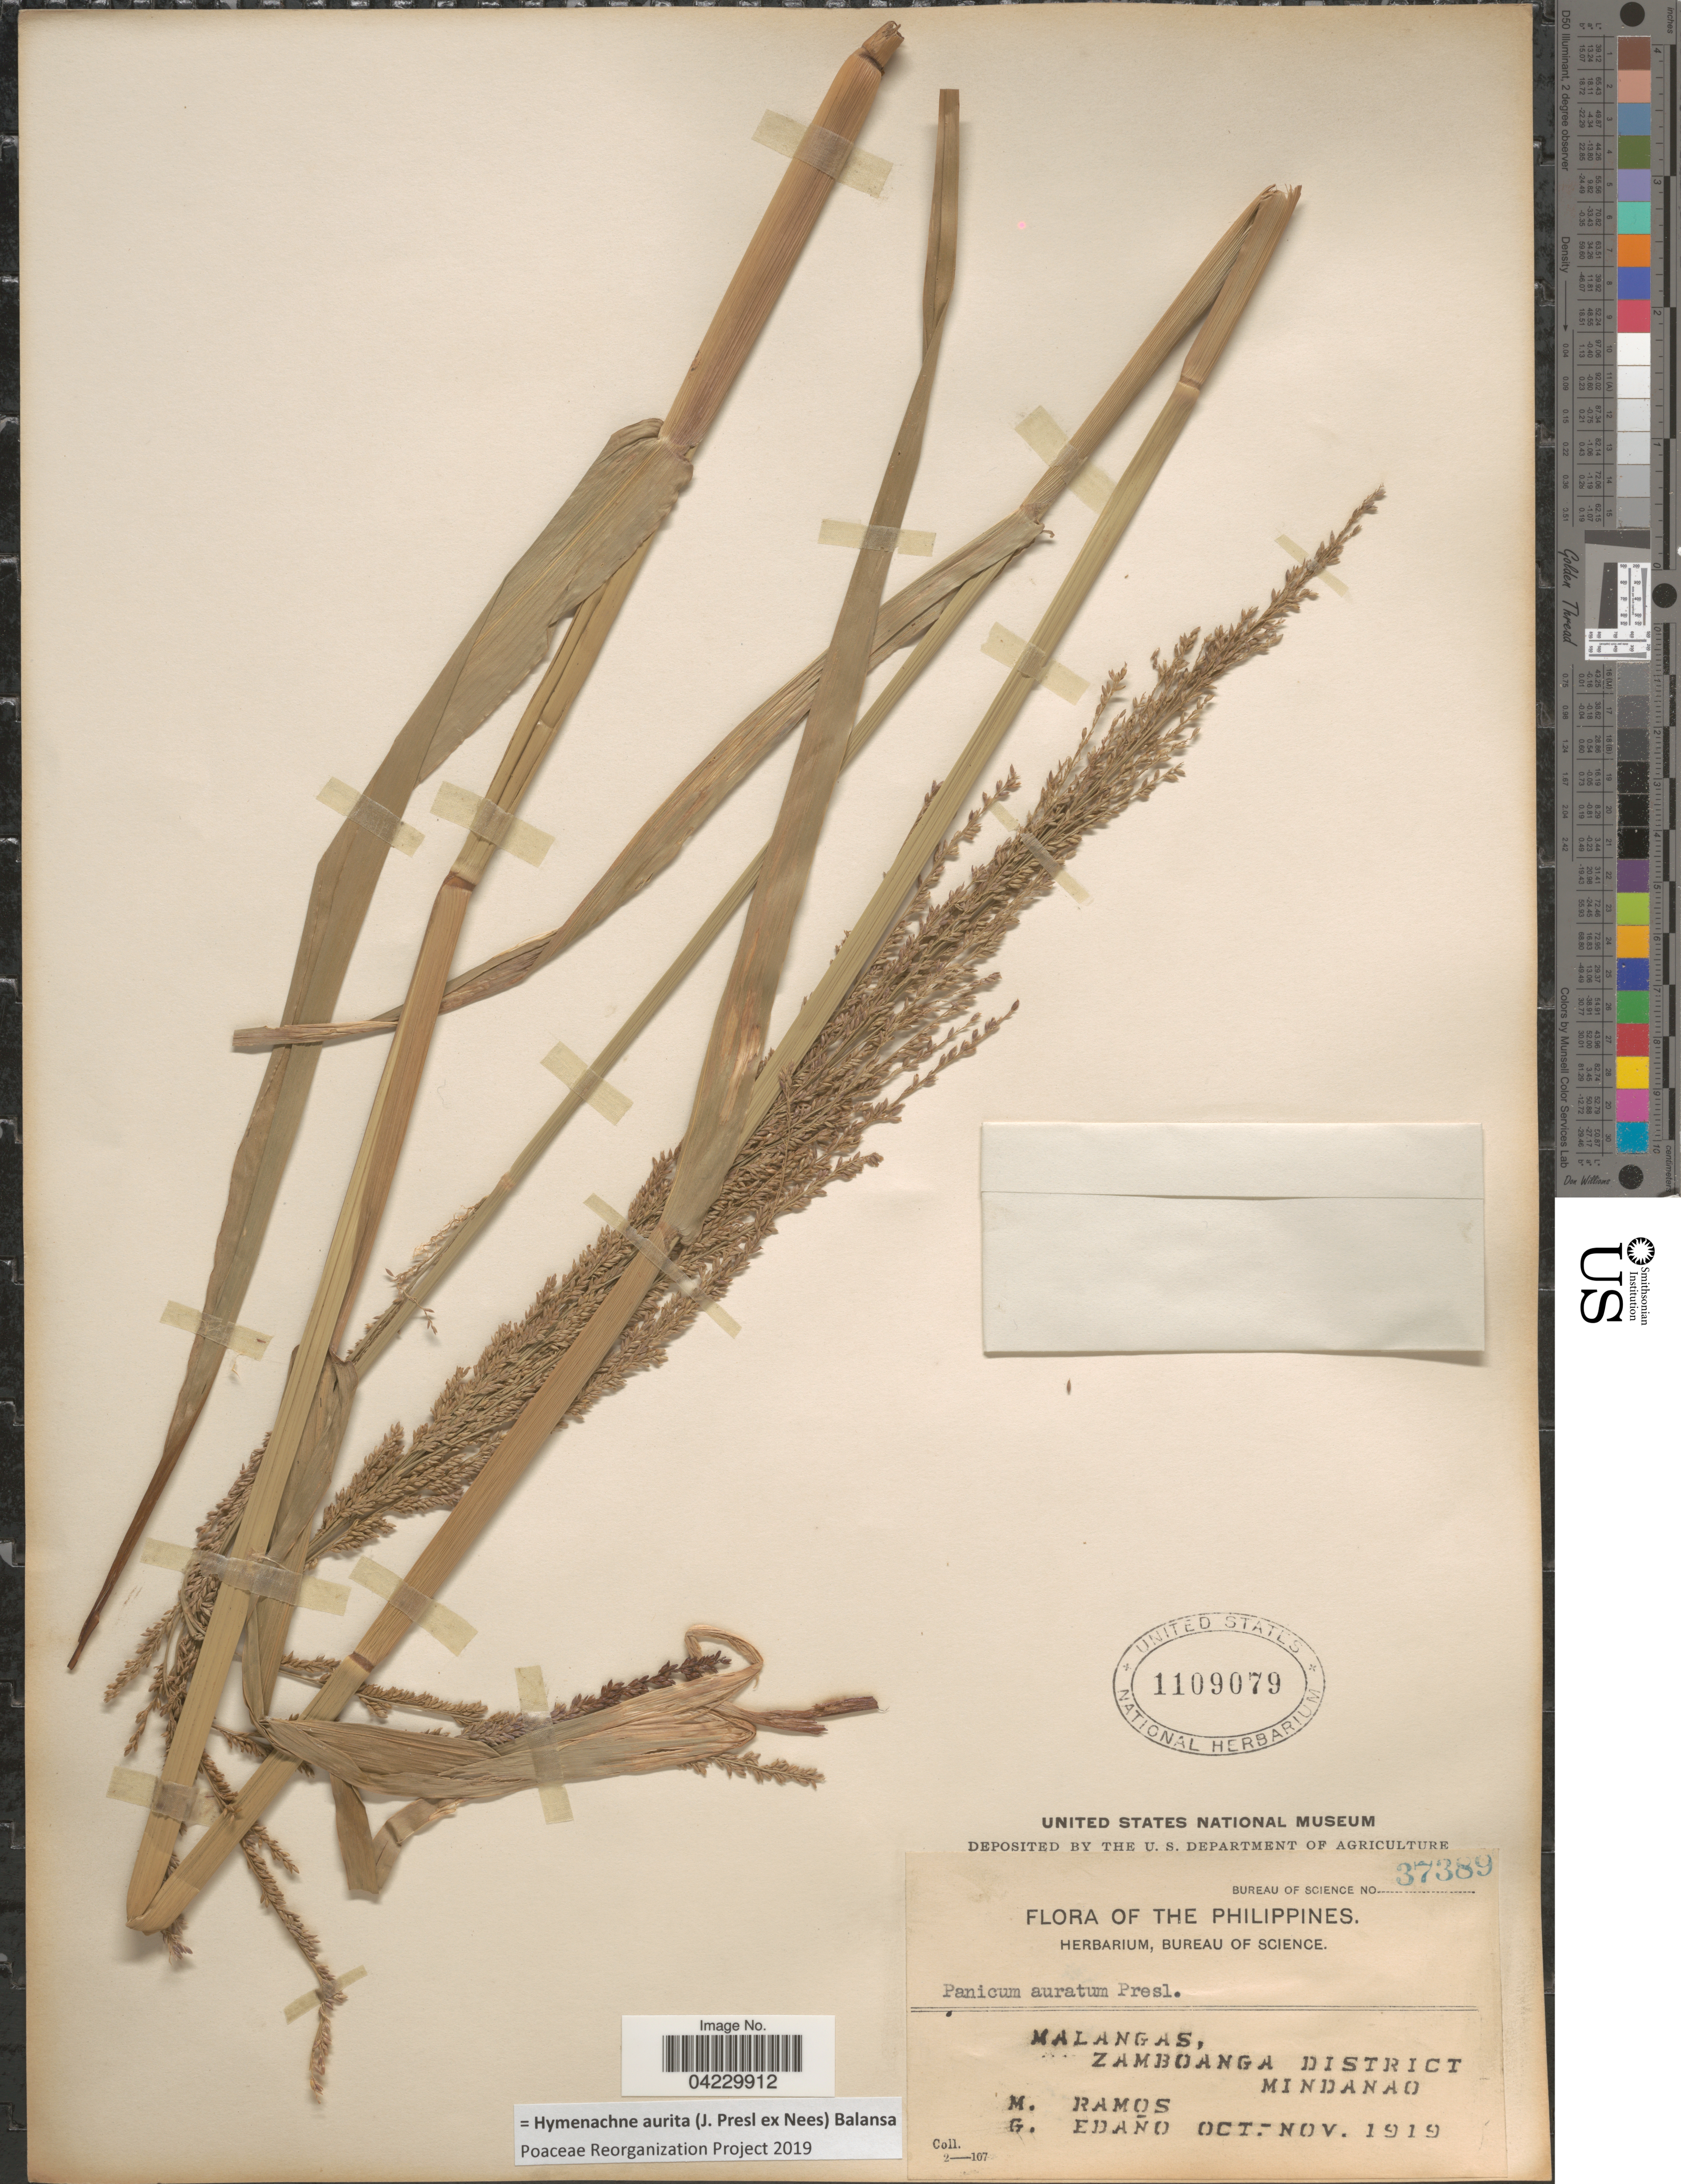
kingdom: Plantae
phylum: Tracheophyta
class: Liliopsida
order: Poales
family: Poaceae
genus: Hymenachne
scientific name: Hymenachne aurita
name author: (J. Presl ex Nees) Balansa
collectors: M. Ramos & G. Edaño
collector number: Bureau of Science 37389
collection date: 1919-10/1919-11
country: Philippines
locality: Malangas, Zamboanga District. Mindanao.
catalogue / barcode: US 1109079